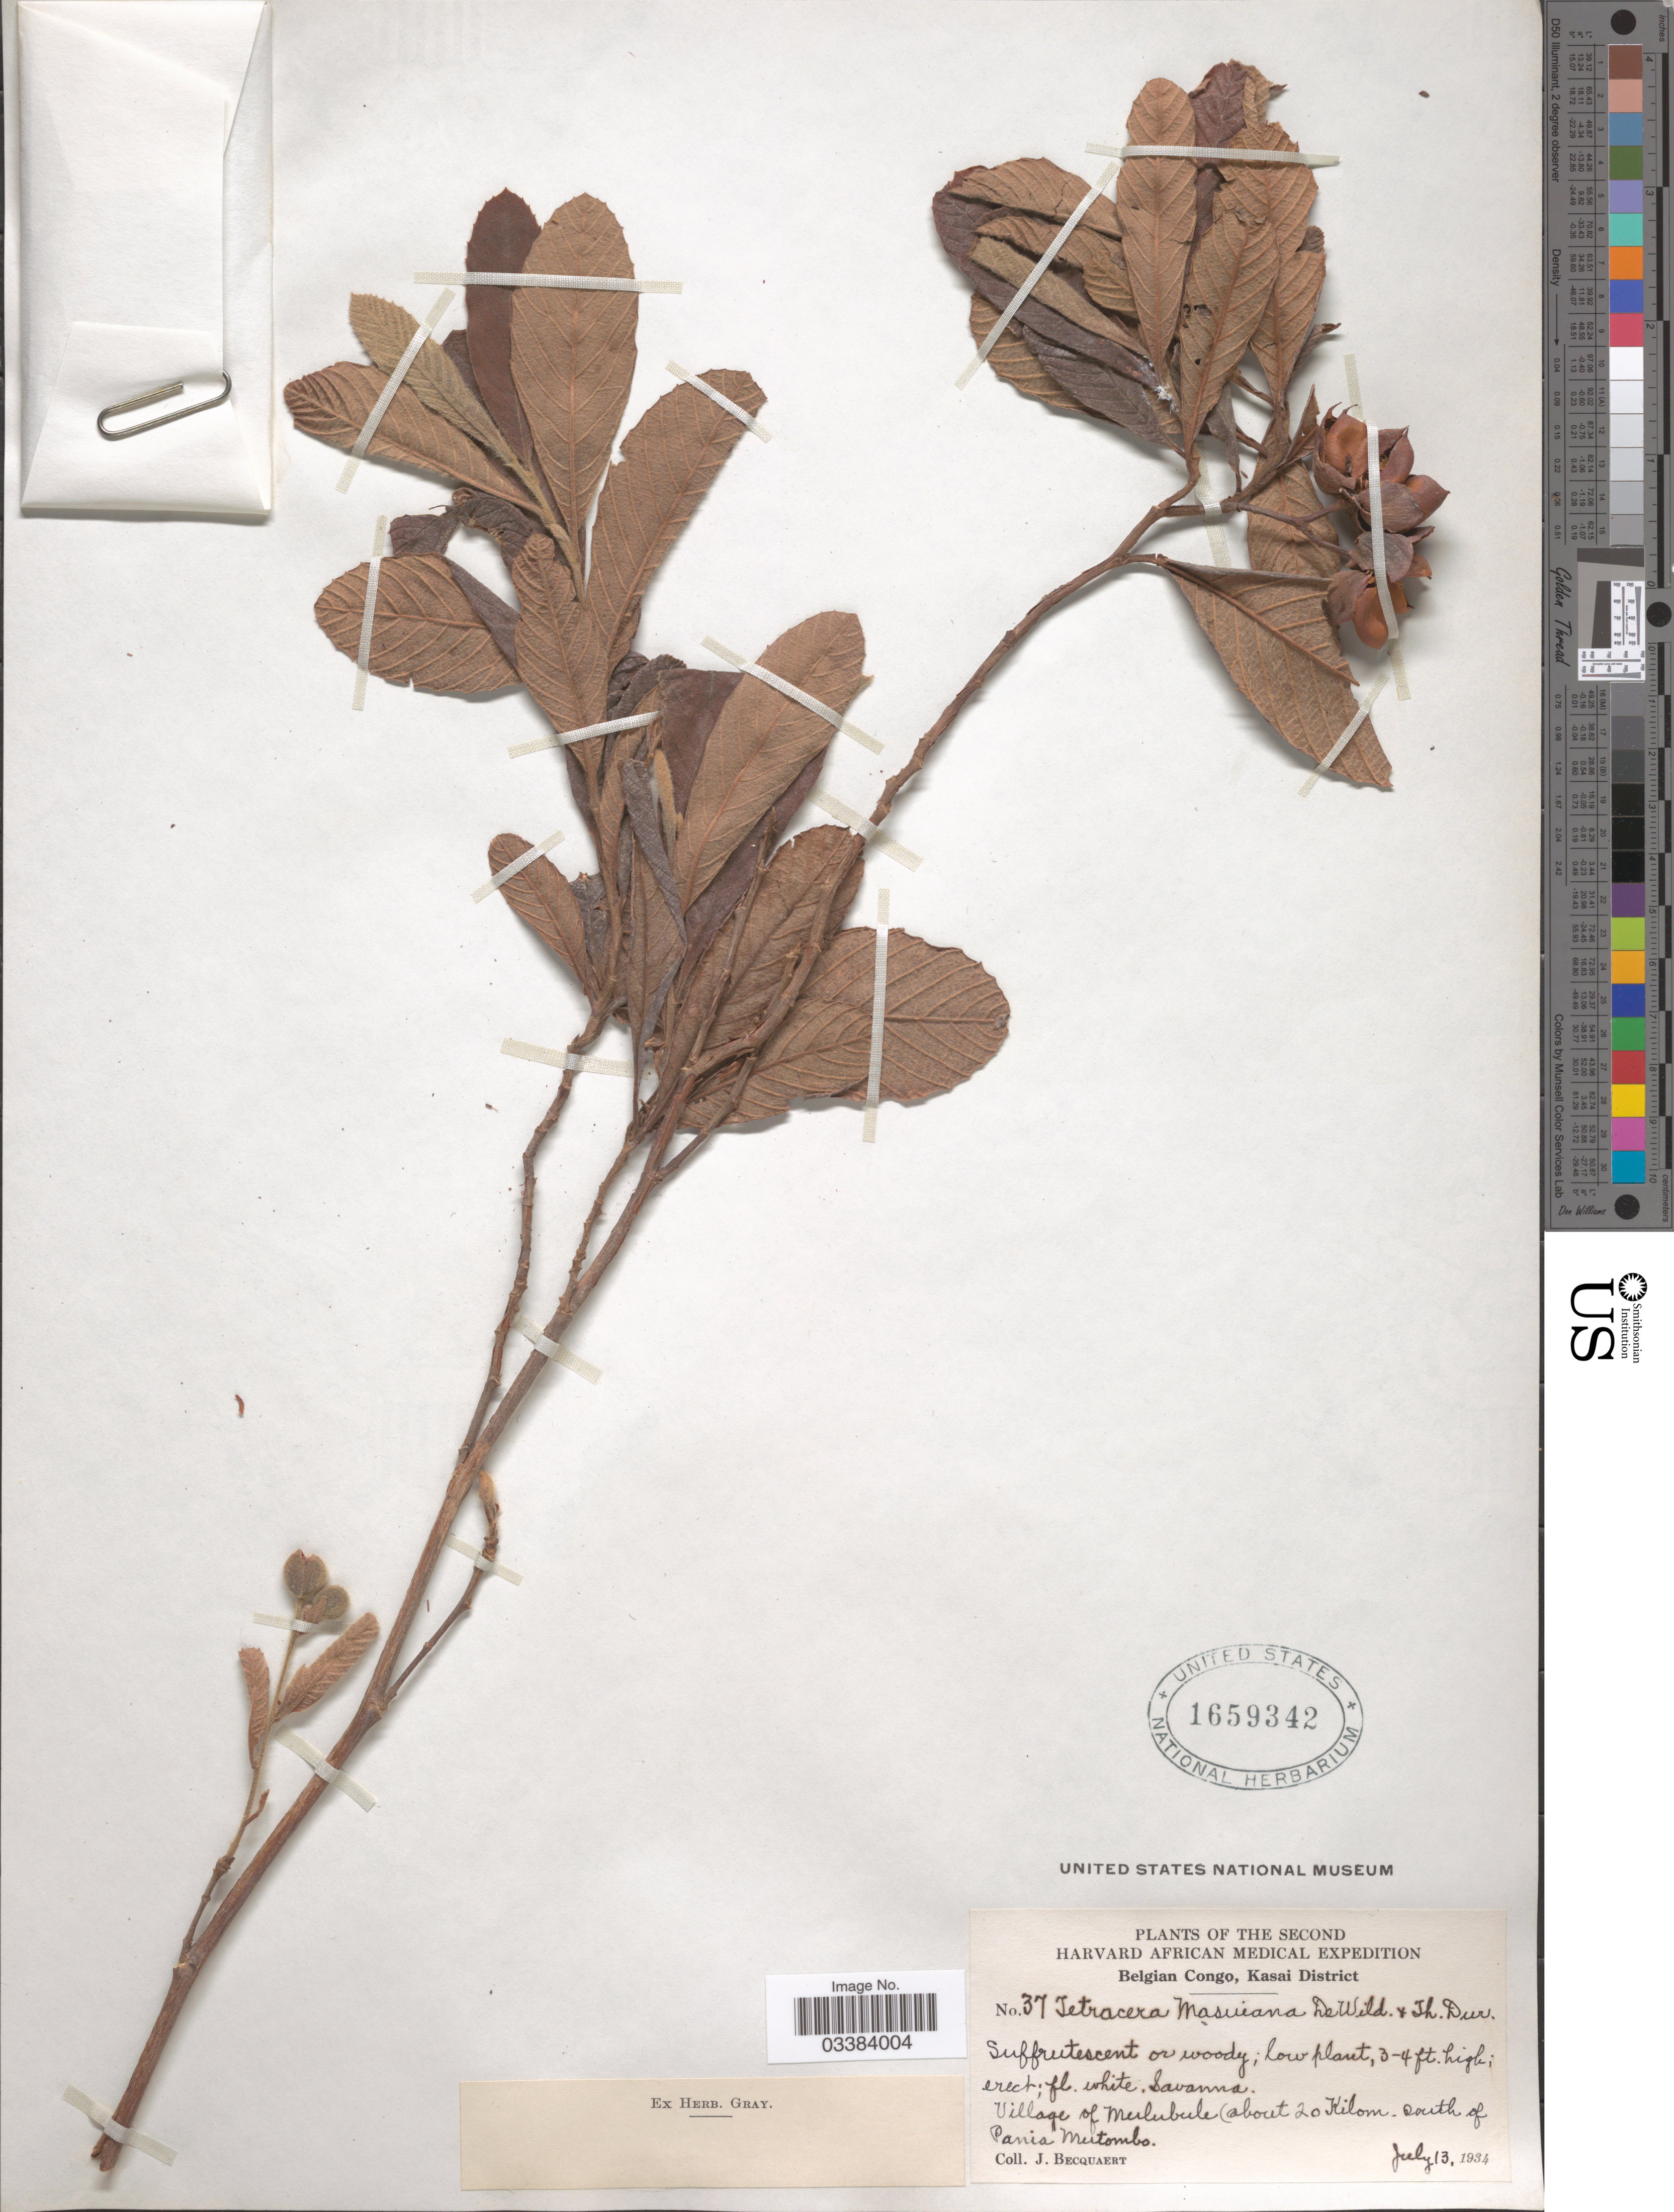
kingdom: Plantae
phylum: Tracheophyta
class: Magnoliopsida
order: Dilleniales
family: Dilleniaceae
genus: Tetracera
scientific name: Tetracera masuiana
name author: De Wild. & Durand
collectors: J. Becquaert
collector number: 37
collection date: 1934-07-13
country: Congo, Democratic Republic of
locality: Belgian Congo, Kasai District. Village of Mulubule (about 20 Kilom. south of Pania Mutombo.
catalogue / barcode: US 1659342